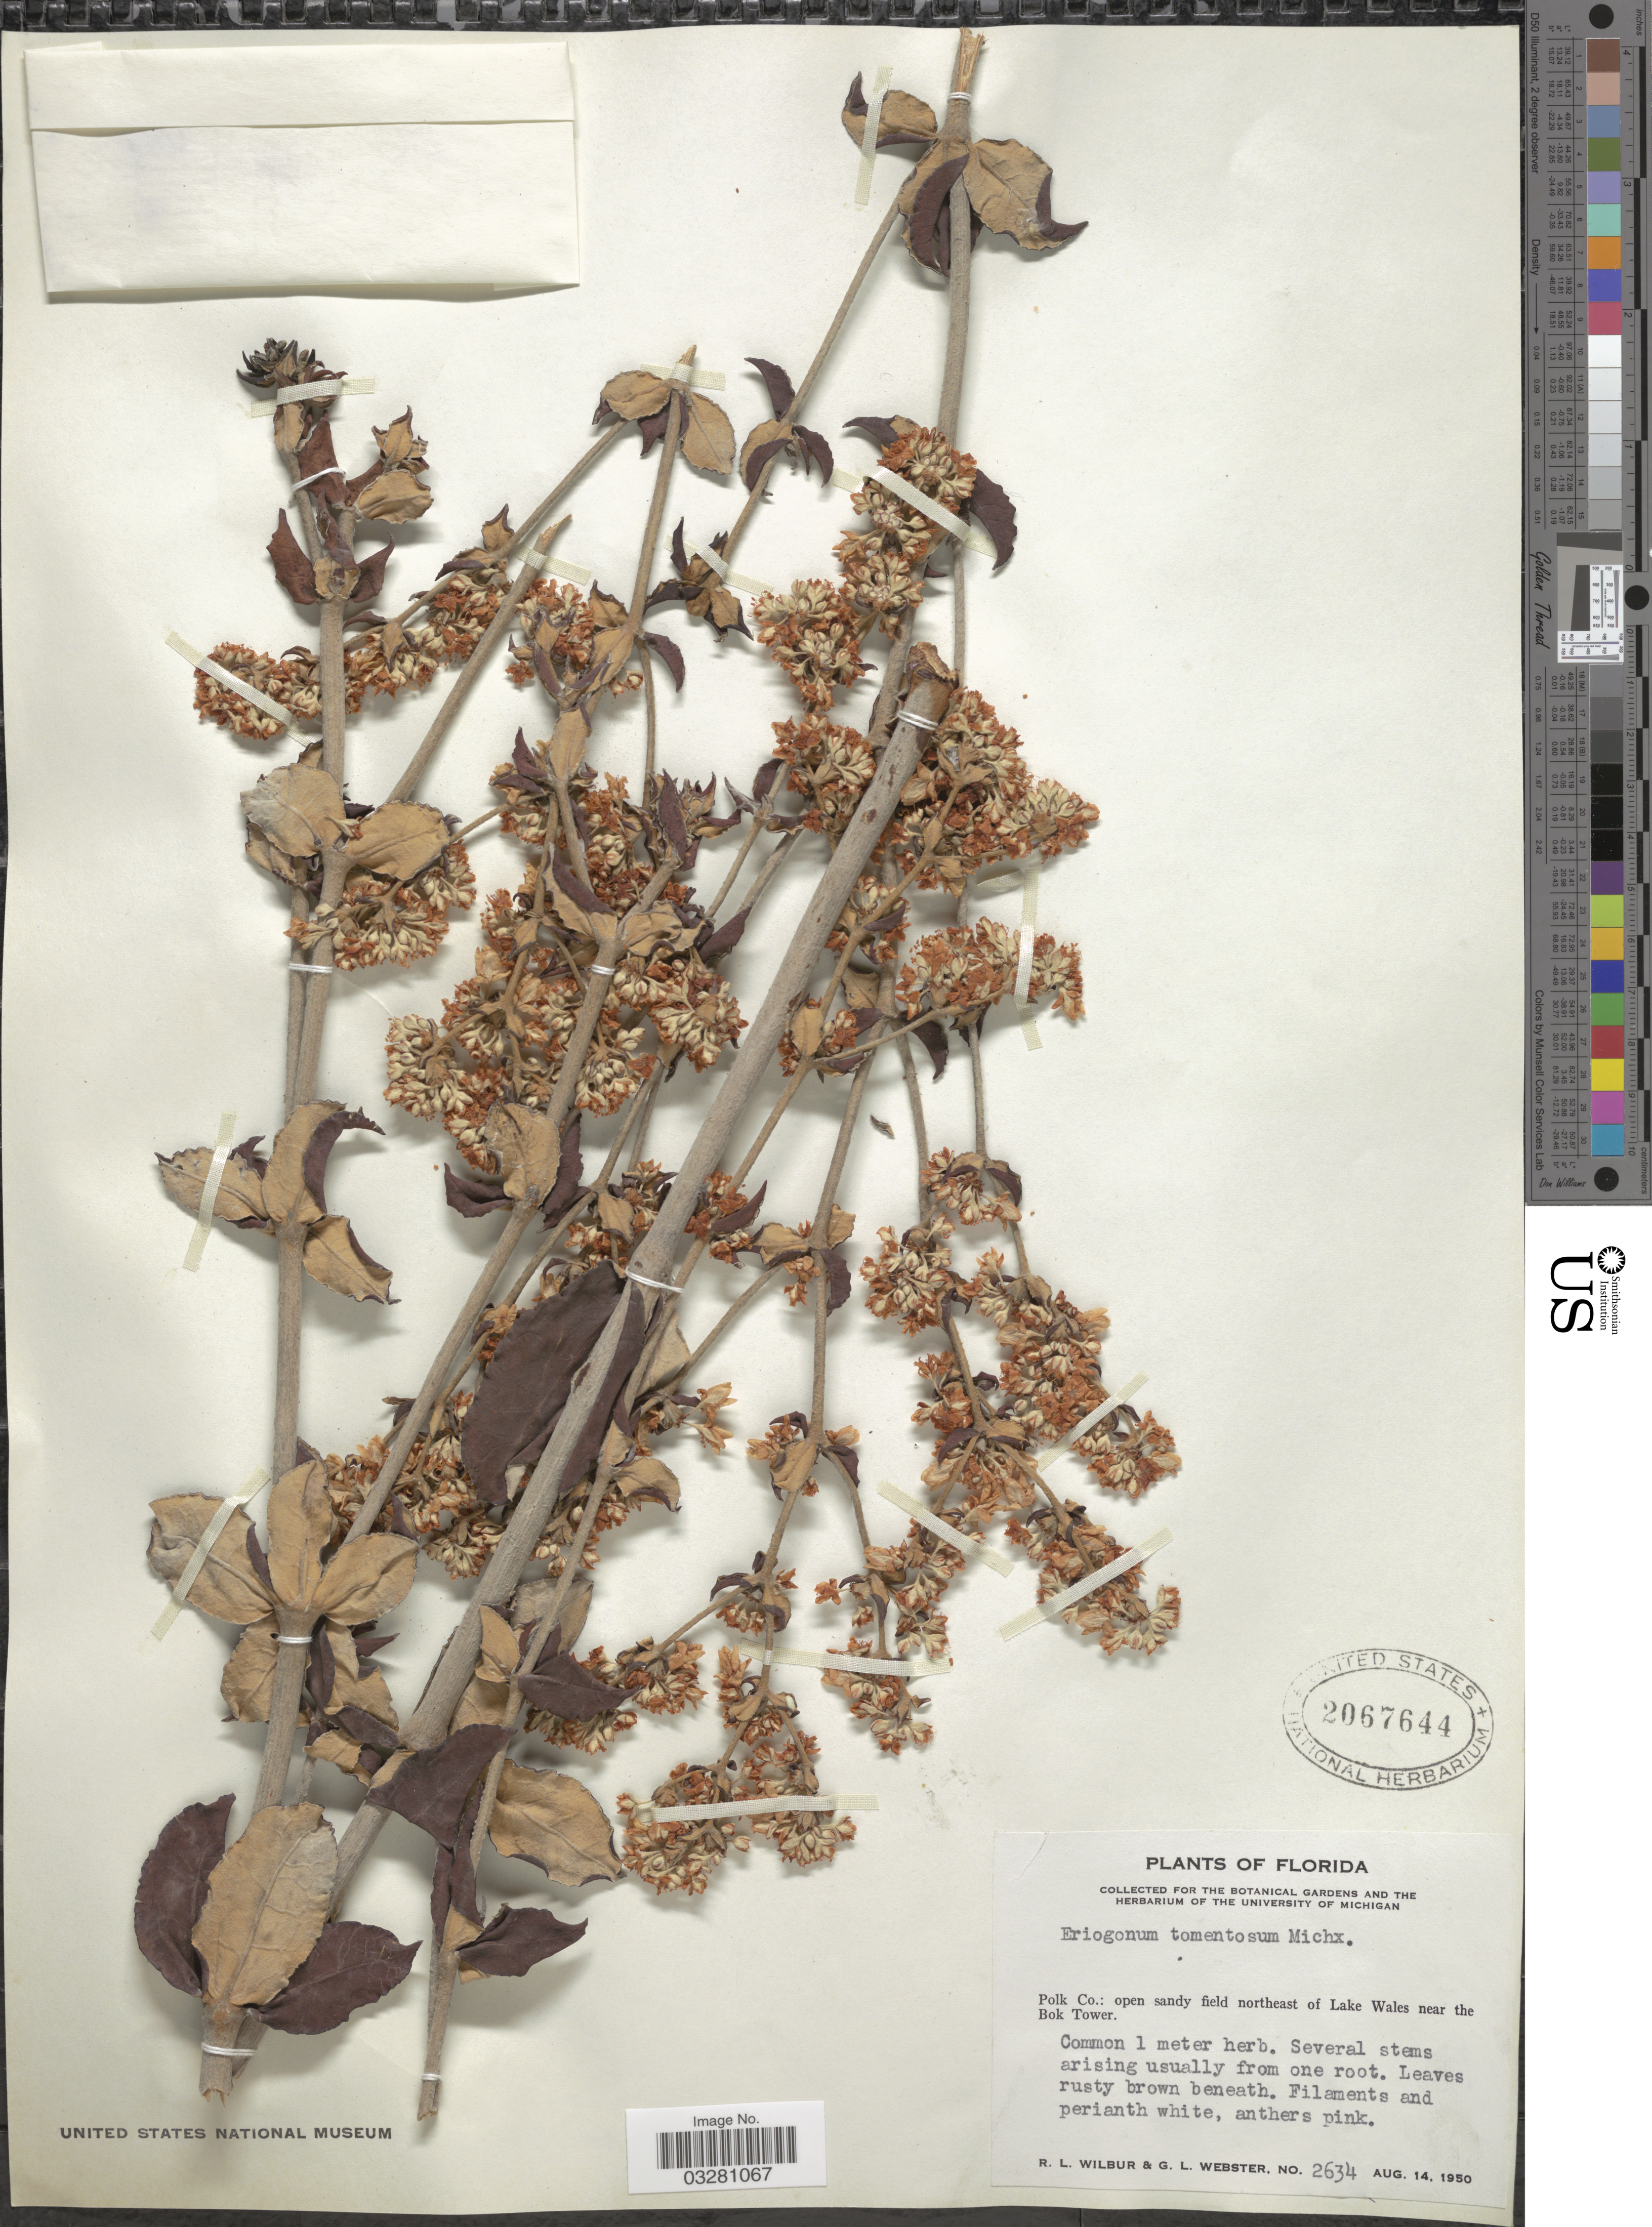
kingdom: Plantae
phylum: Tracheophyta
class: Magnoliopsida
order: Caryophyllales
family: Polygonaceae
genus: Eriogonum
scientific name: Eriogonum tomentosum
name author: Michx.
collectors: R. L. Wilbur & G. L. Webster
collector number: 2634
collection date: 1950-08-14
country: United States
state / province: Florida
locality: Polk Co.: open sandy field northeast of Lake Wales near the Bok Tower.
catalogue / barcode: US 2067644